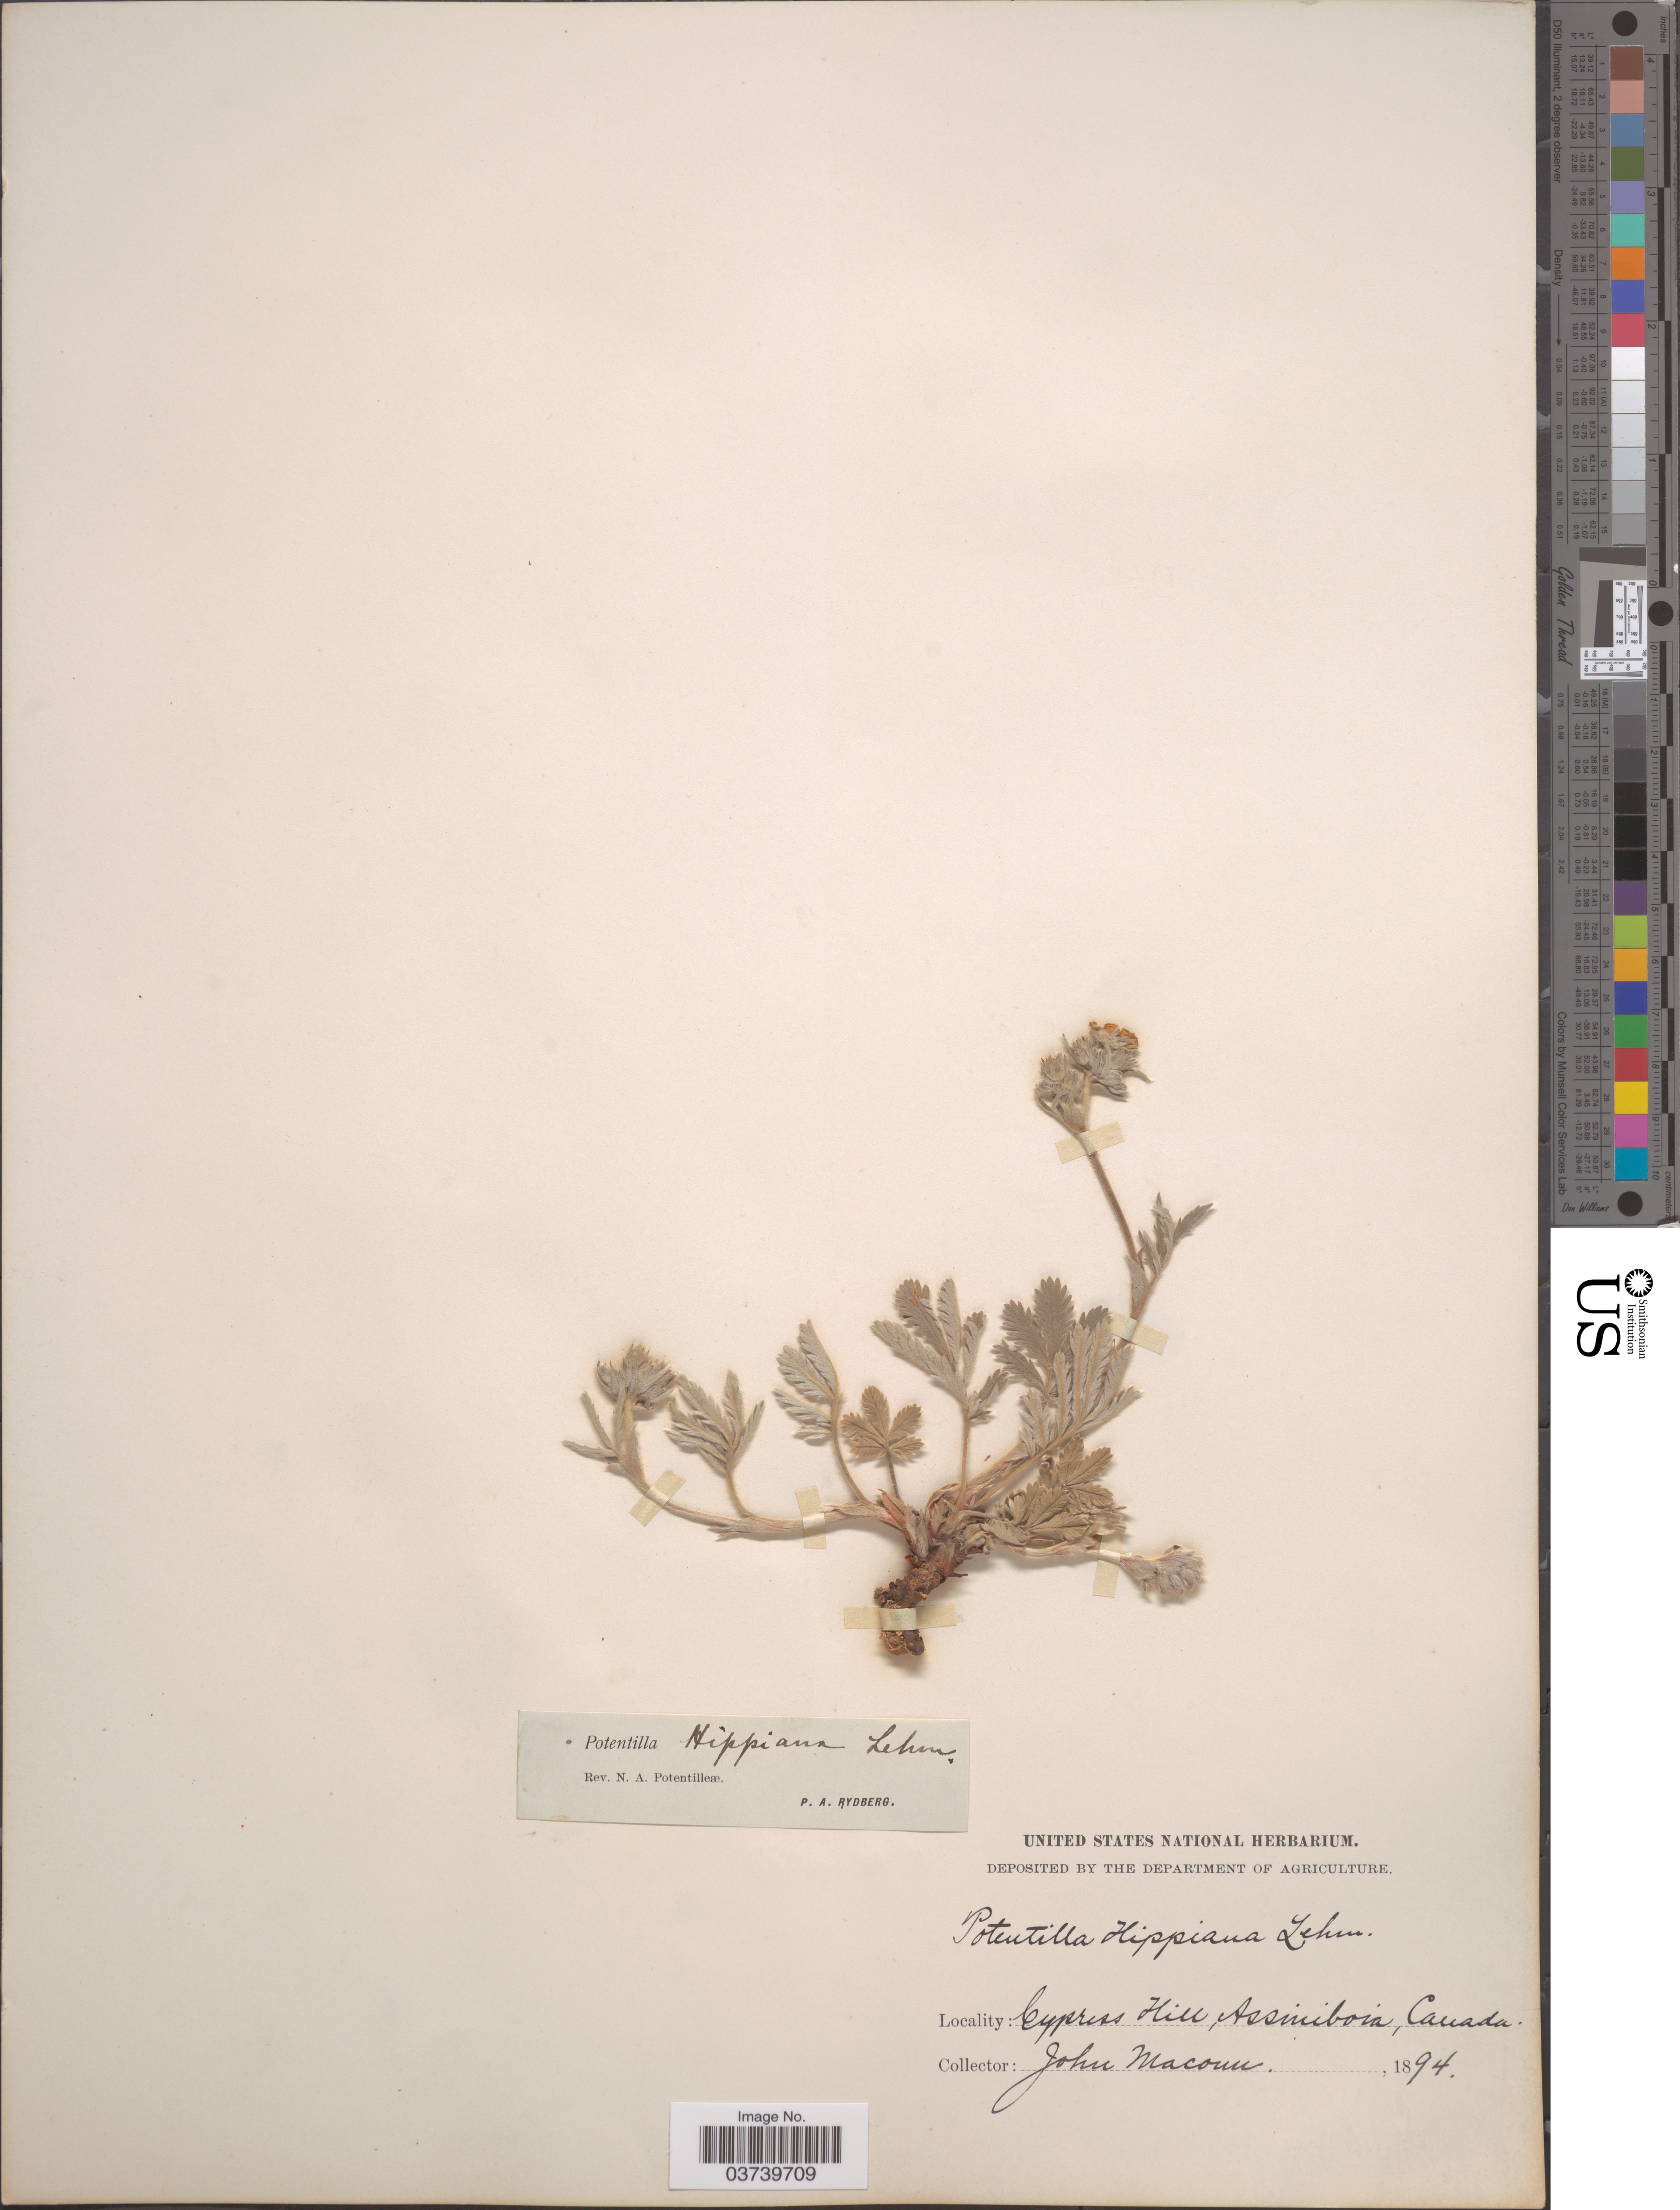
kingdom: Plantae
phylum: Tracheophyta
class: Magnoliopsida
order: Rosales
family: Rosaceae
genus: Potentilla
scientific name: Potentilla hippiana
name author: Lehm.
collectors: J. Macoun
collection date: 1894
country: Canada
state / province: Saskatchewan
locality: Cypress Hill, Assiniboia.